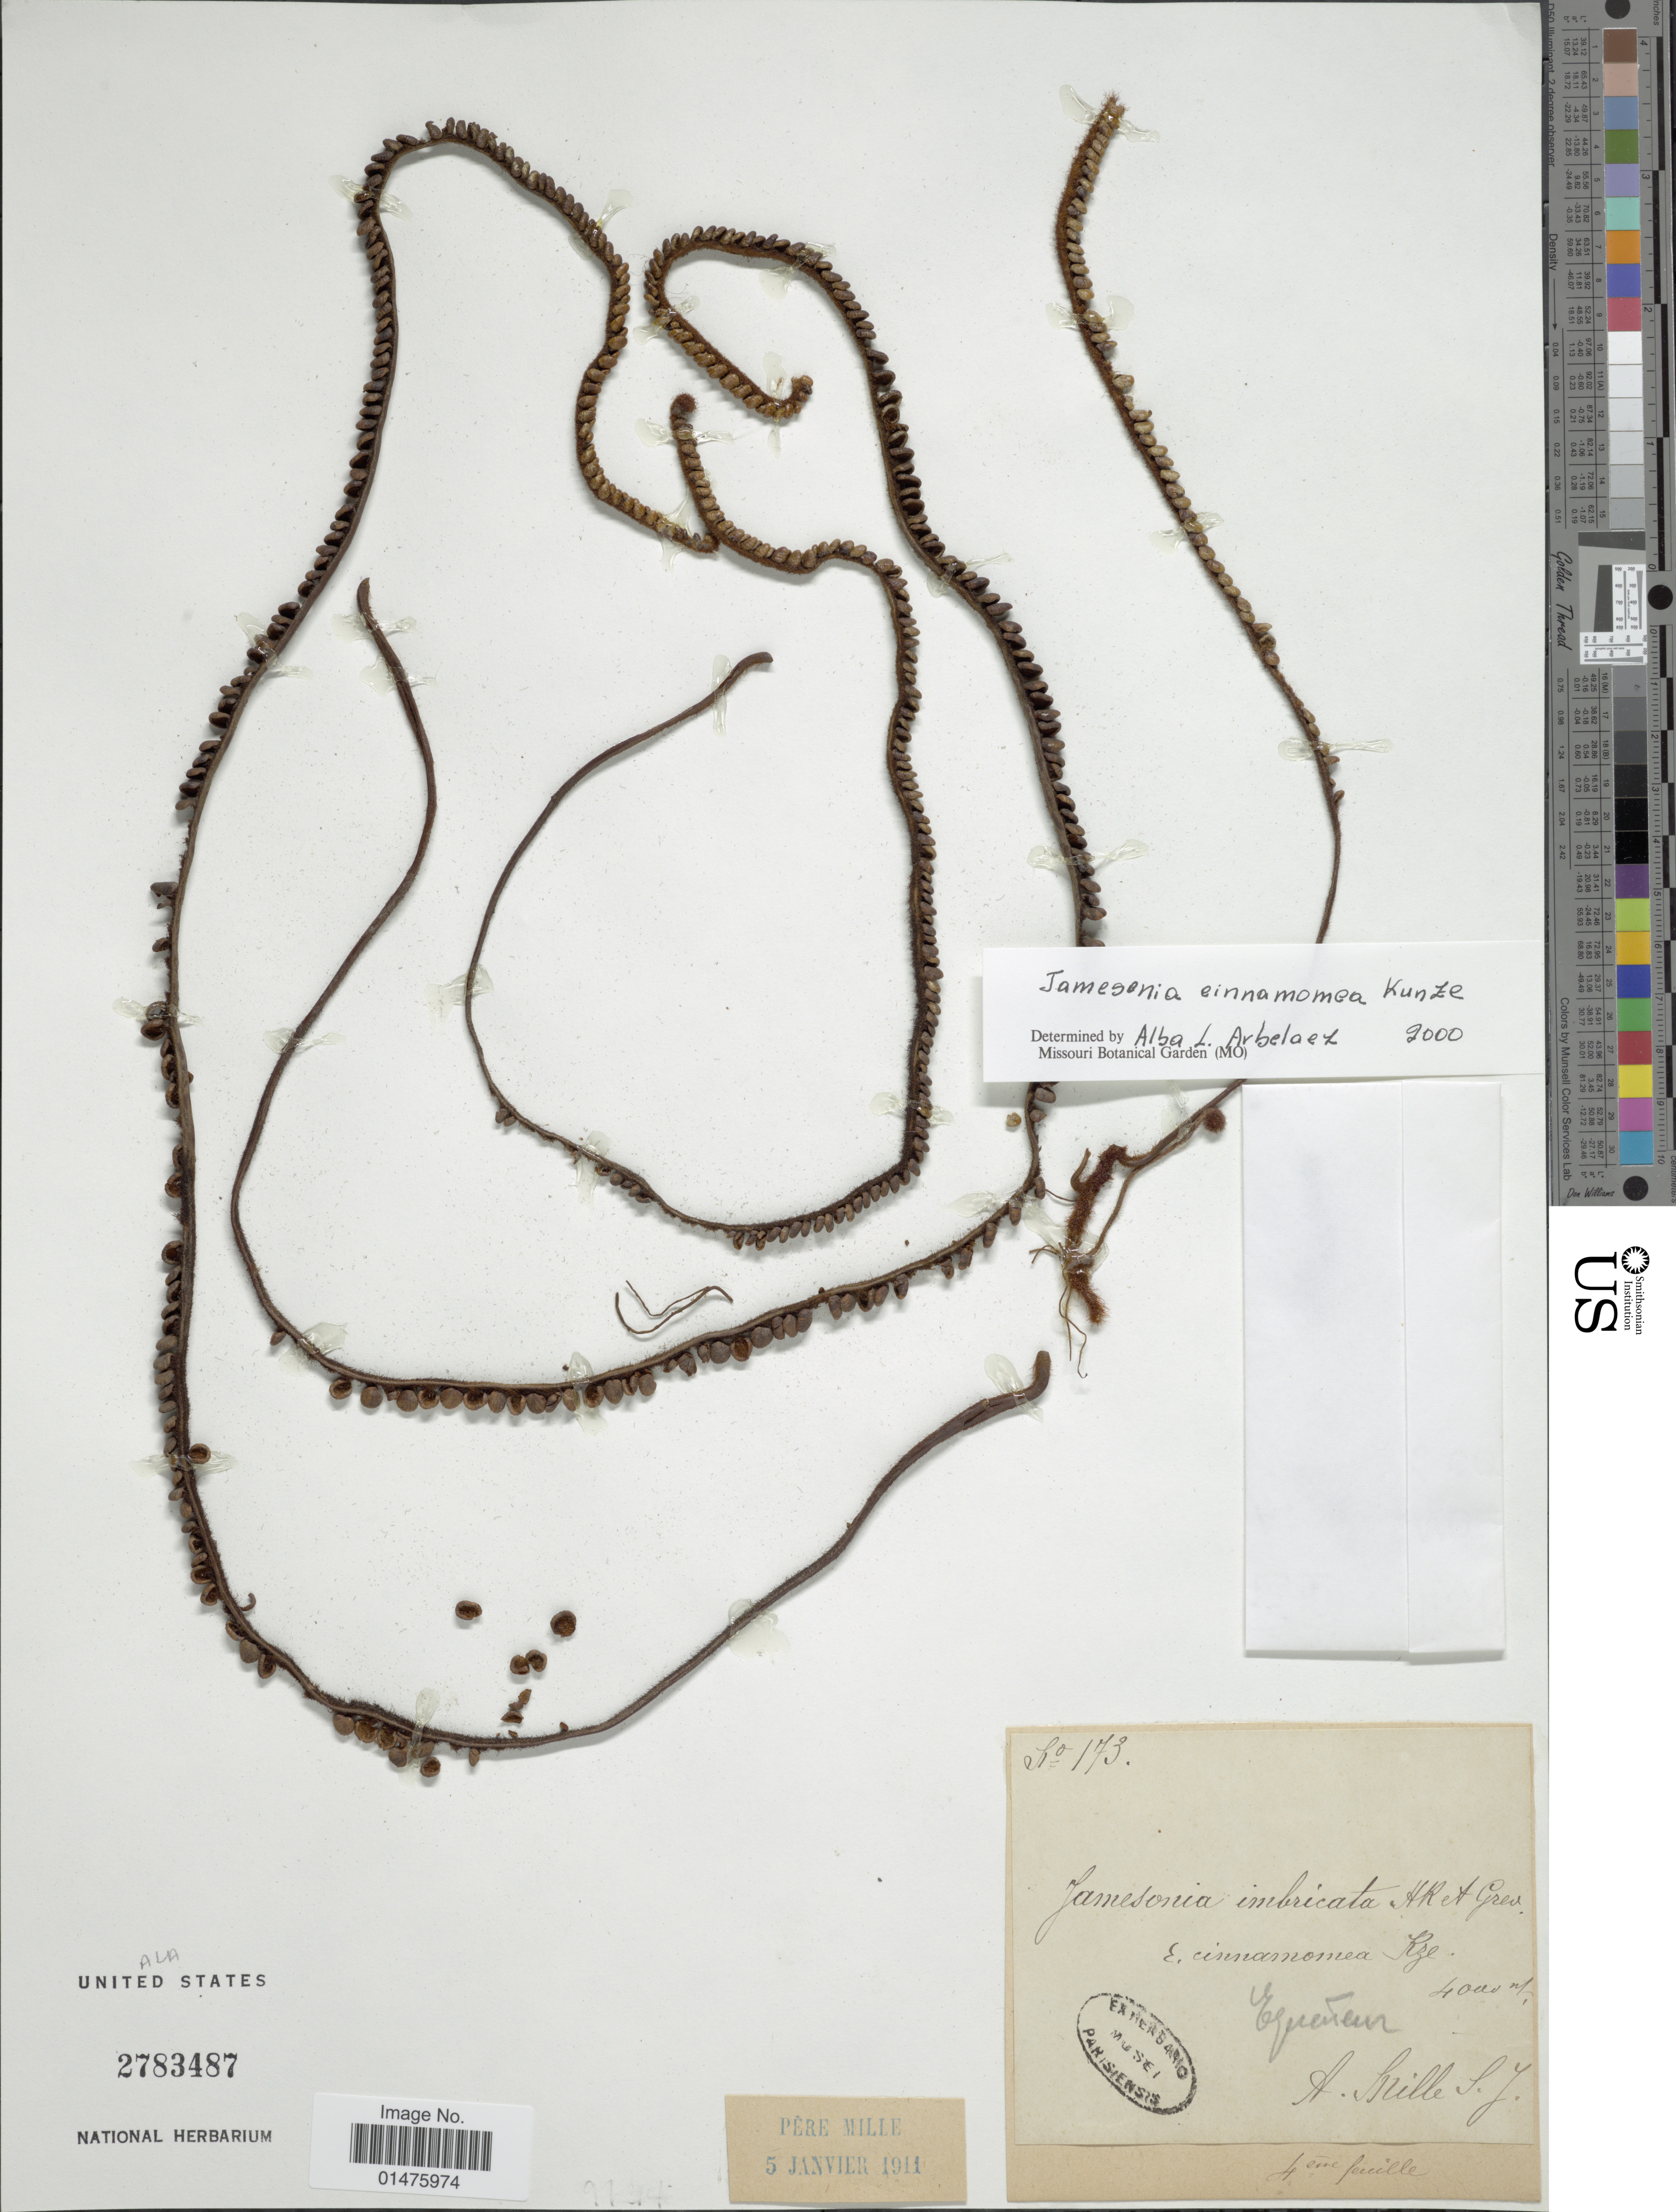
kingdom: Plantae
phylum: Tracheophyta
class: Polypodiopsida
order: Polypodiales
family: Pteridaceae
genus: Jamesonia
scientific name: Jamesonia cinnamomea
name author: Kunze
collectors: A. Mille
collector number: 173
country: Ecuador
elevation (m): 4000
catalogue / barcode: US 2783487